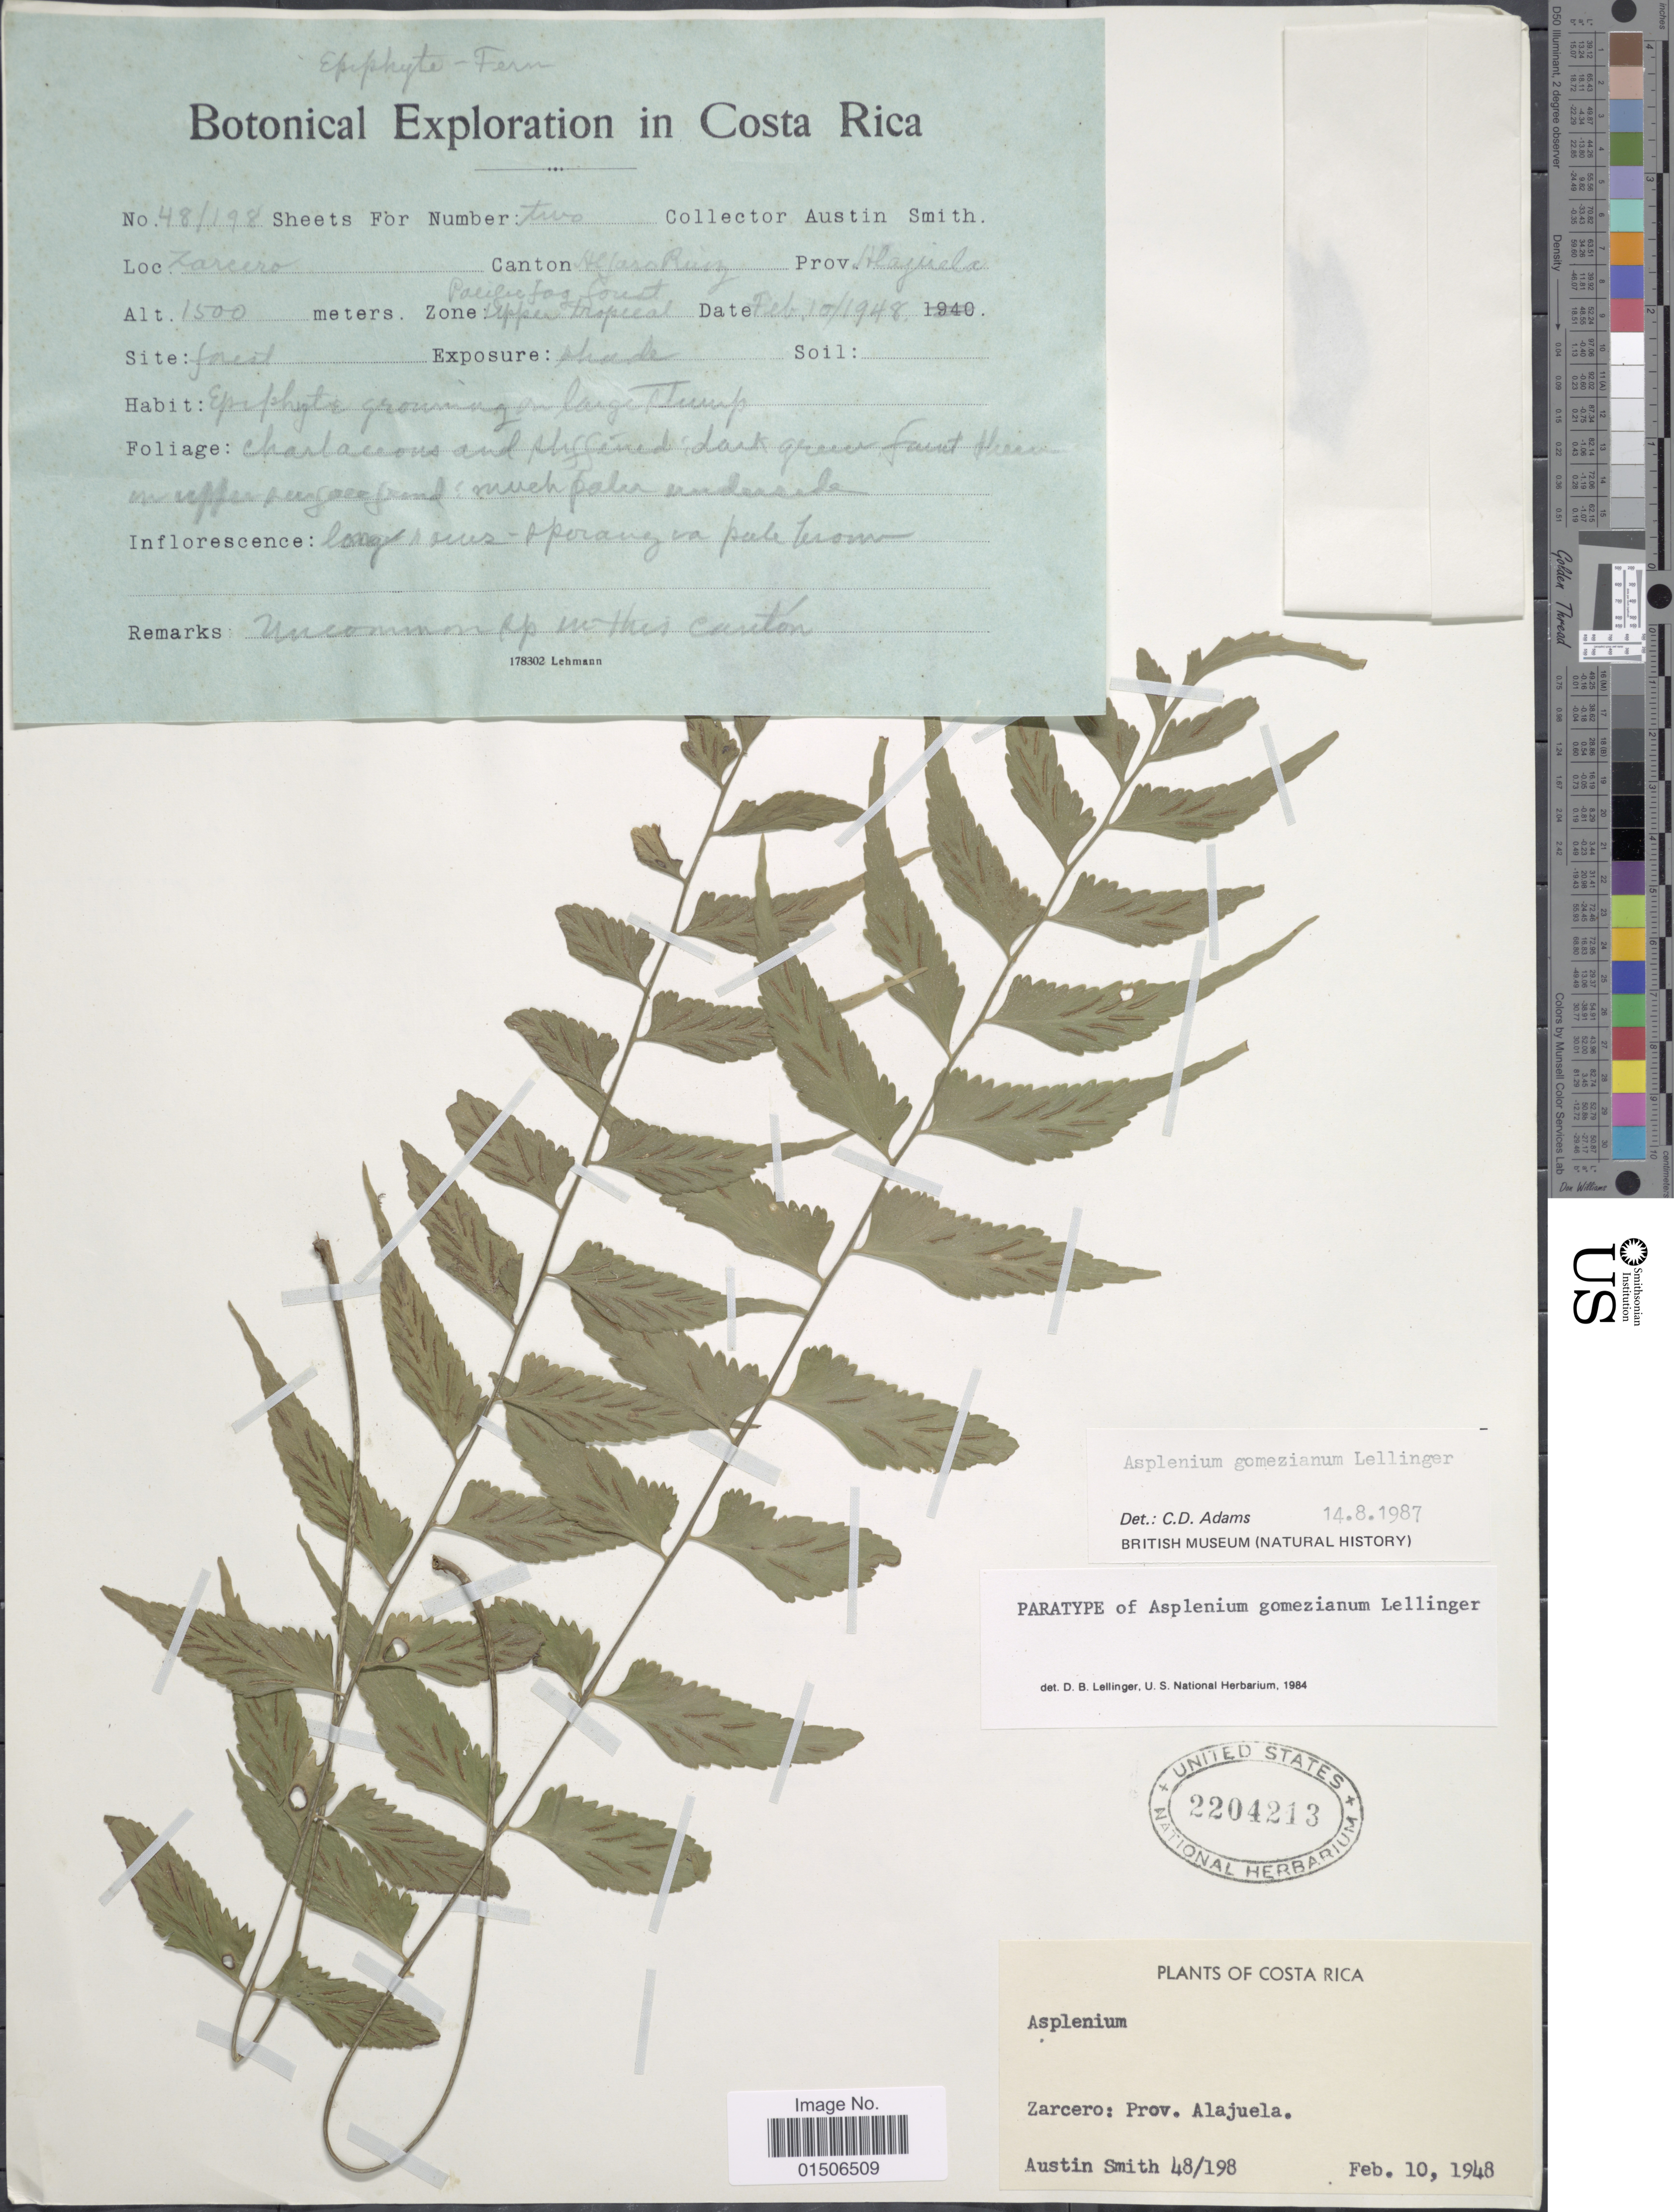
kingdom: Plantae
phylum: Tracheophyta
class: Polypodiopsida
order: Polypodiales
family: Aspleniaceae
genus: Asplenium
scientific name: Asplenium gomezianum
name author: Lellinger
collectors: Aust P. Smith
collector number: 48/198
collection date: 1948-02-10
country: Costa Rica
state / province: Alajuela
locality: Zarcero, Canton Alfaro Ruiz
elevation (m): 1500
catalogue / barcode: US 2204213